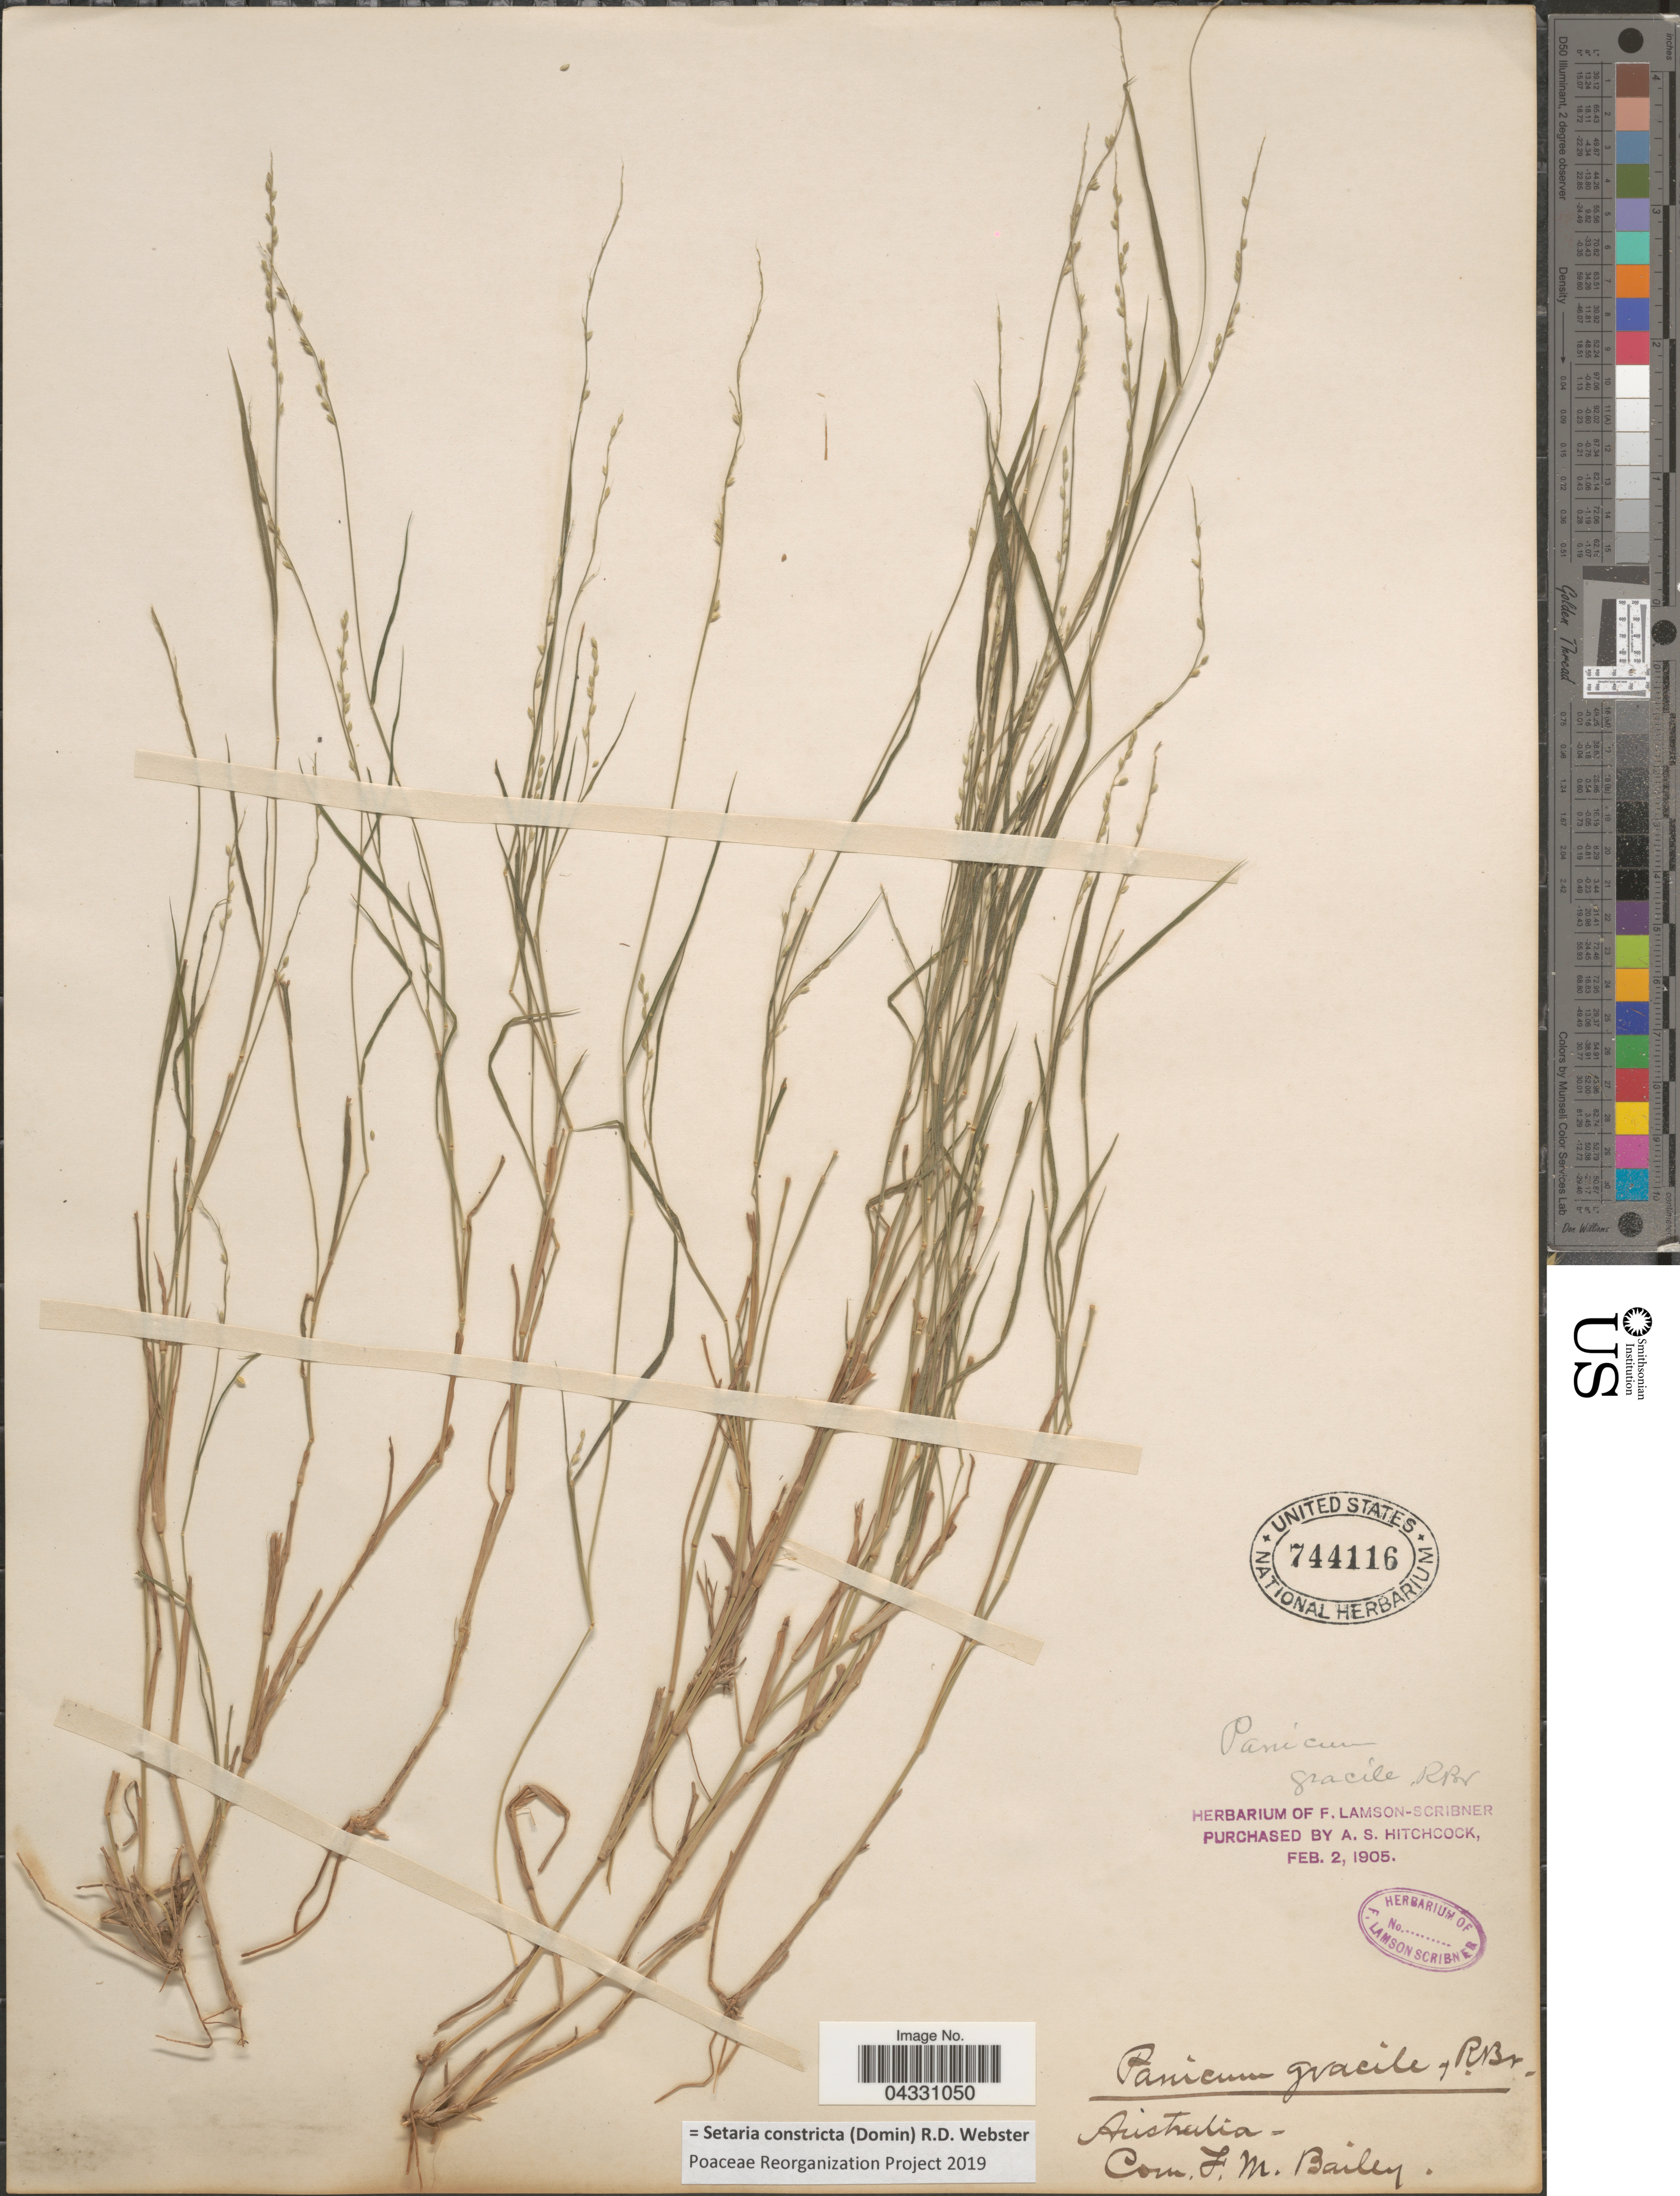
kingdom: Plantae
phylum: Tracheophyta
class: Liliopsida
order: Poales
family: Poaceae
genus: Setaria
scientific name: Setaria constricta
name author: (Domin) R.D. Webster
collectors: ex herb. F. Lamson Scribner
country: Australia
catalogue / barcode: US 744116